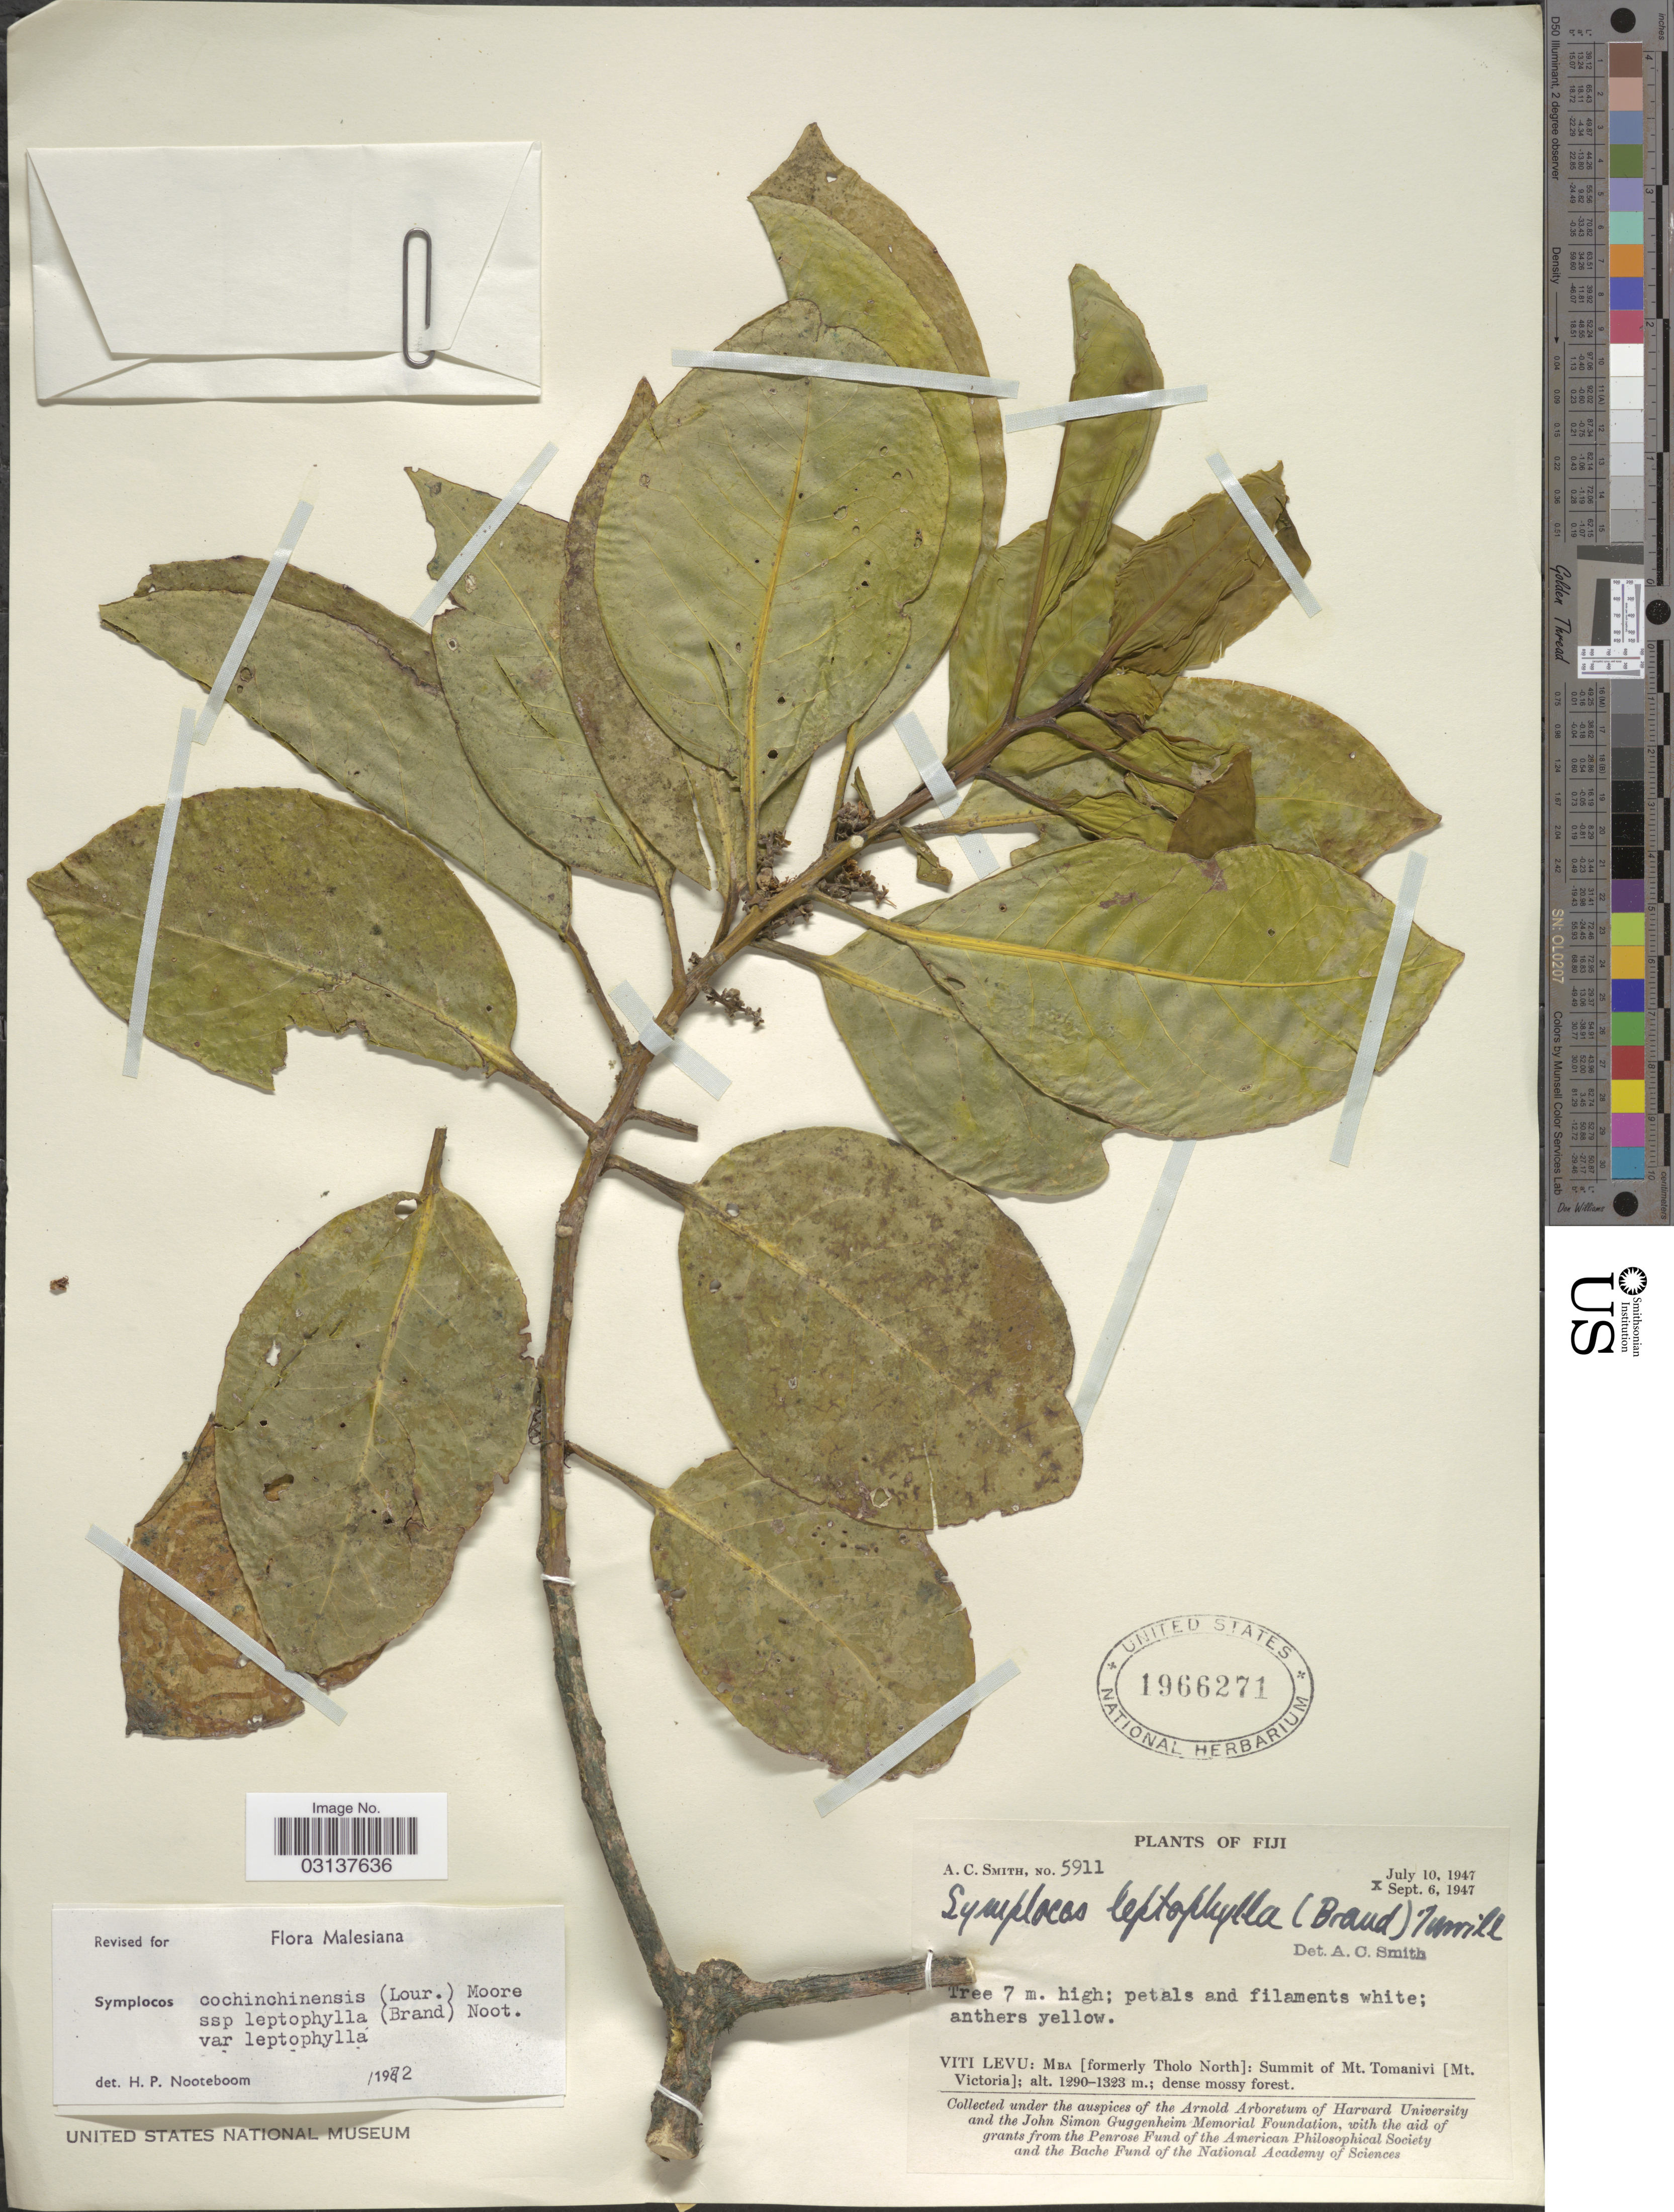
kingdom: Plantae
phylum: Tracheophyta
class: Magnoliopsida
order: Ericales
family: Symplocaceae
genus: Symplocos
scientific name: Symplocos cochinchinensis var. leptophylla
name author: (Brand) Noot.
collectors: A. C. Smith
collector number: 5911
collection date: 1947-09-06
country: Fiji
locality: Viti Levu: MBA [formerly Tholo North]: Summit of Mt. Tomanivi [Mt. Victoria].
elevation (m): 1290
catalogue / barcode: US 1966271